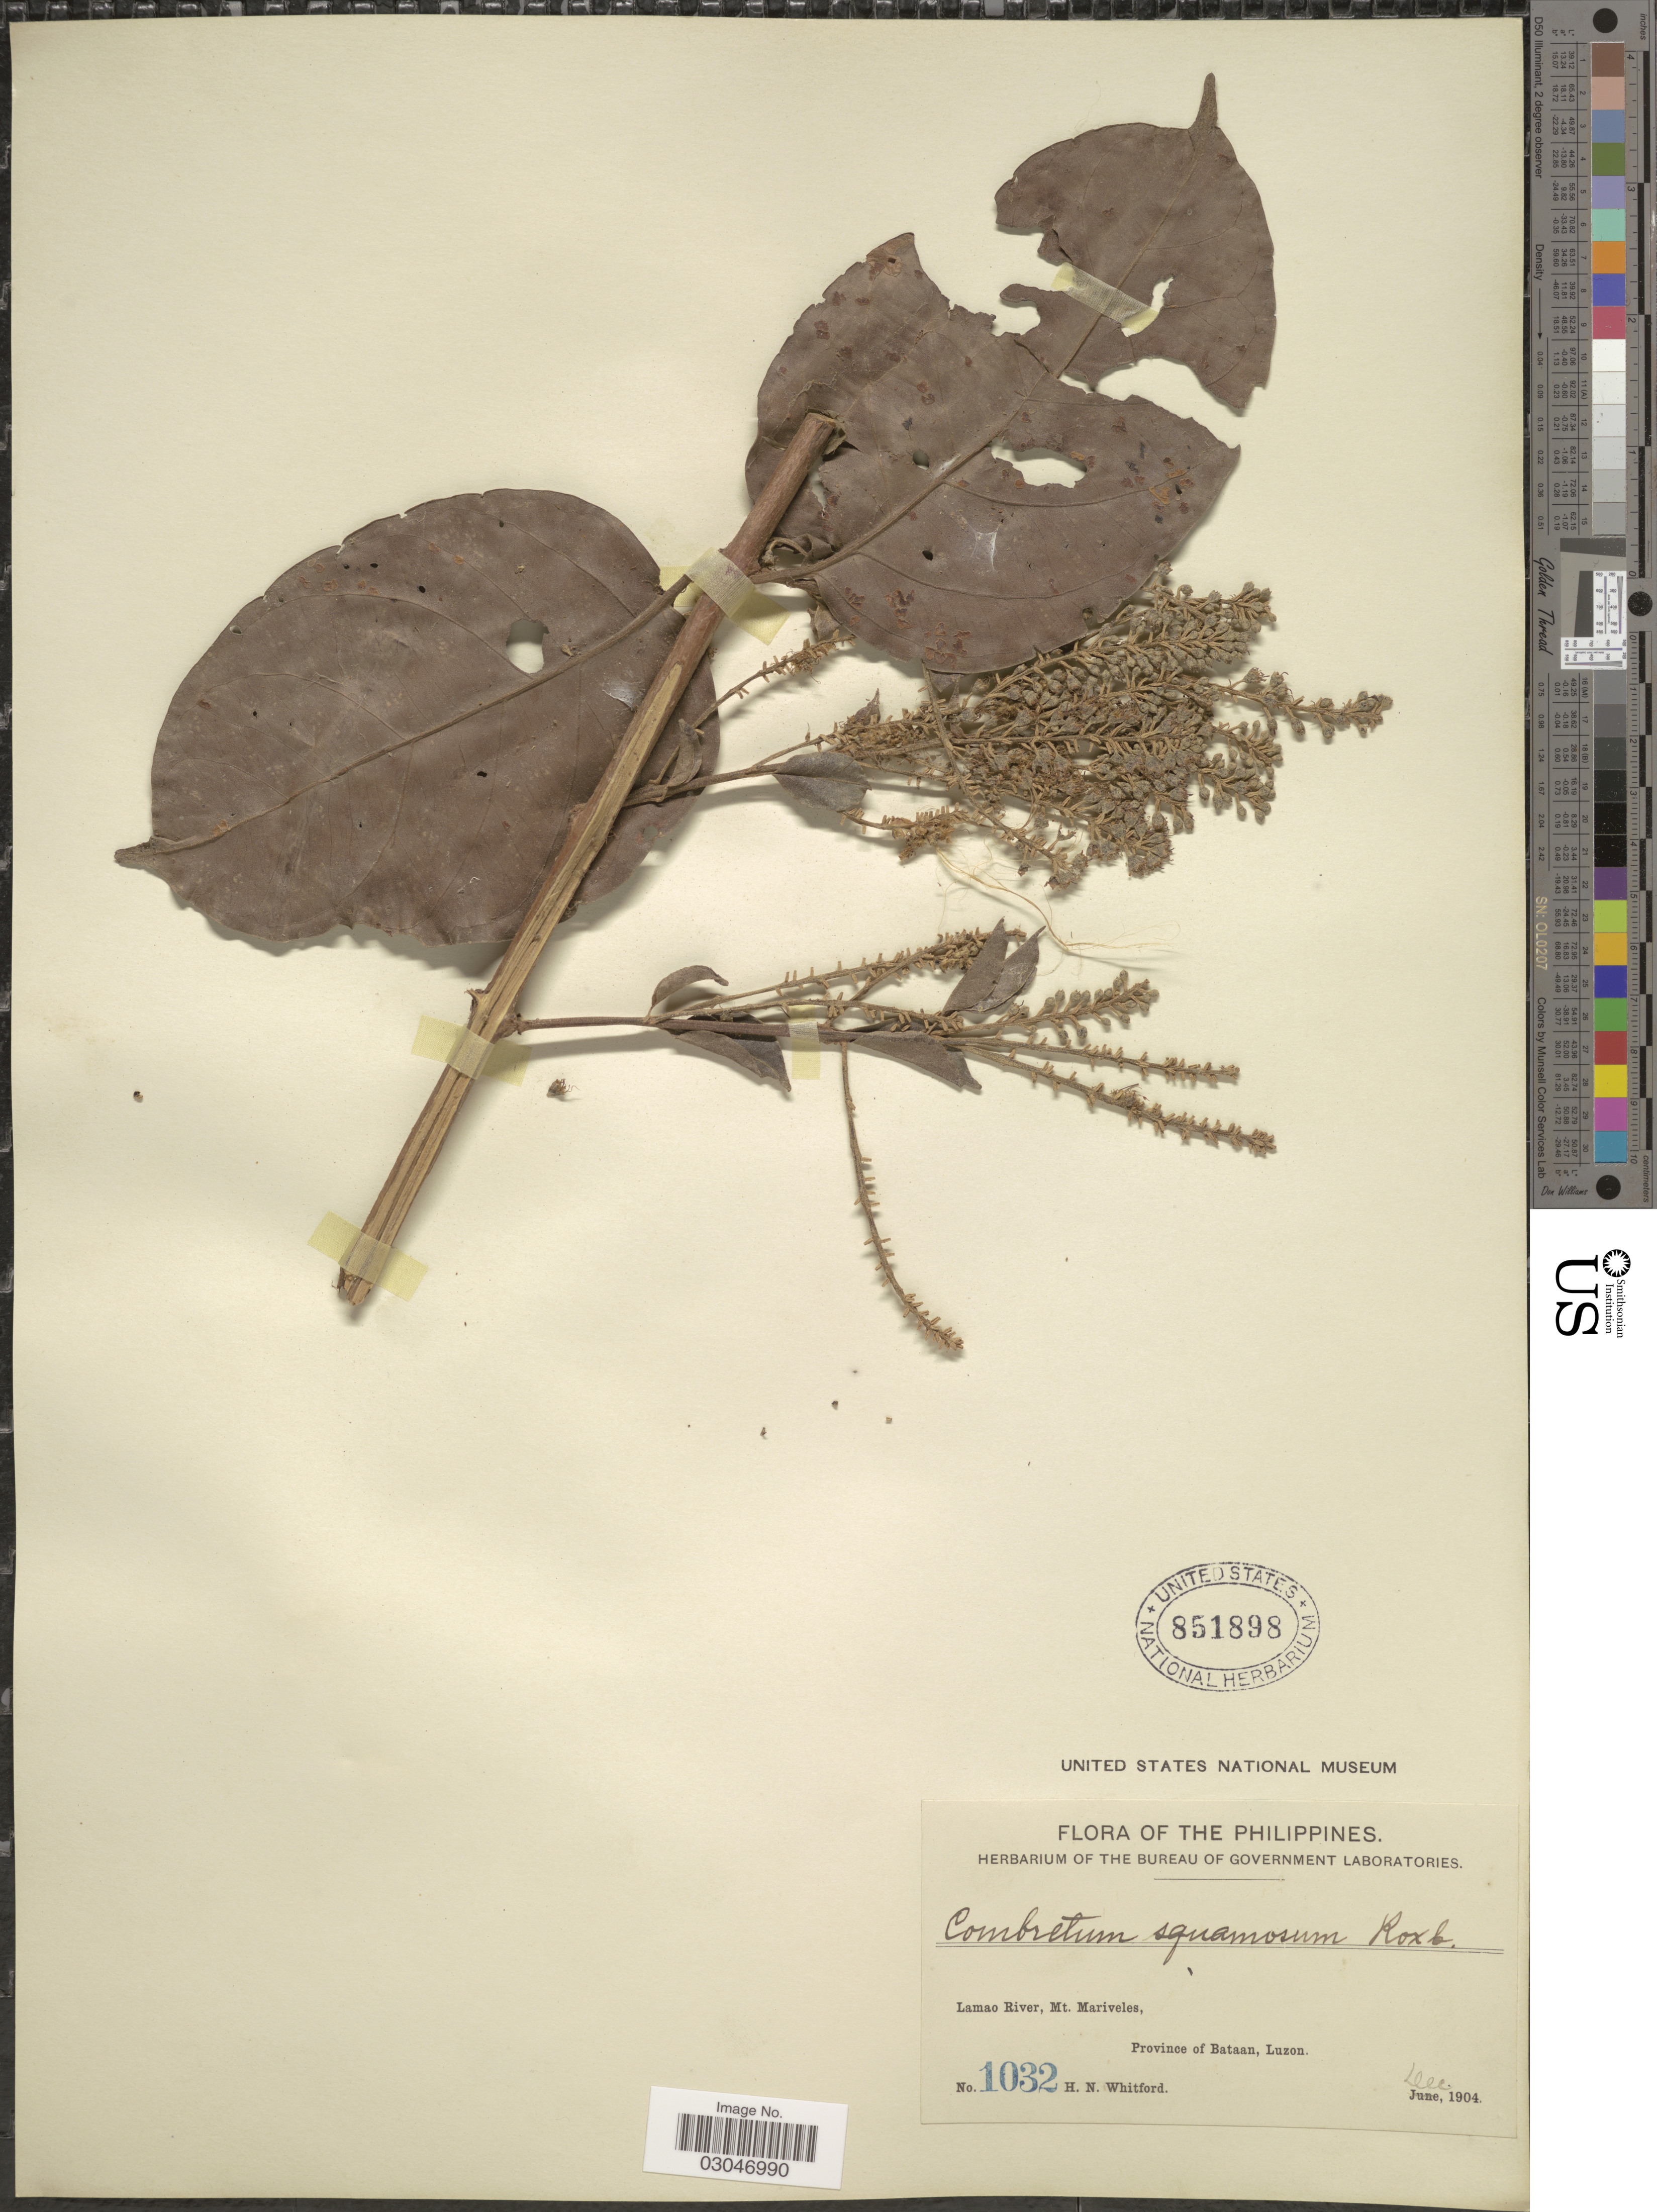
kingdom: Plantae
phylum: Tracheophyta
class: Magnoliopsida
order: Myrtales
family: Combretaceae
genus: Combretum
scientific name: Combretum squamosum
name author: Roxb.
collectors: H. N. Whitford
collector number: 1032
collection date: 1904-12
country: Philippines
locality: Lamao River, Mt. Mariveles, Province of Bataan, Luzon.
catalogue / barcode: US 851898